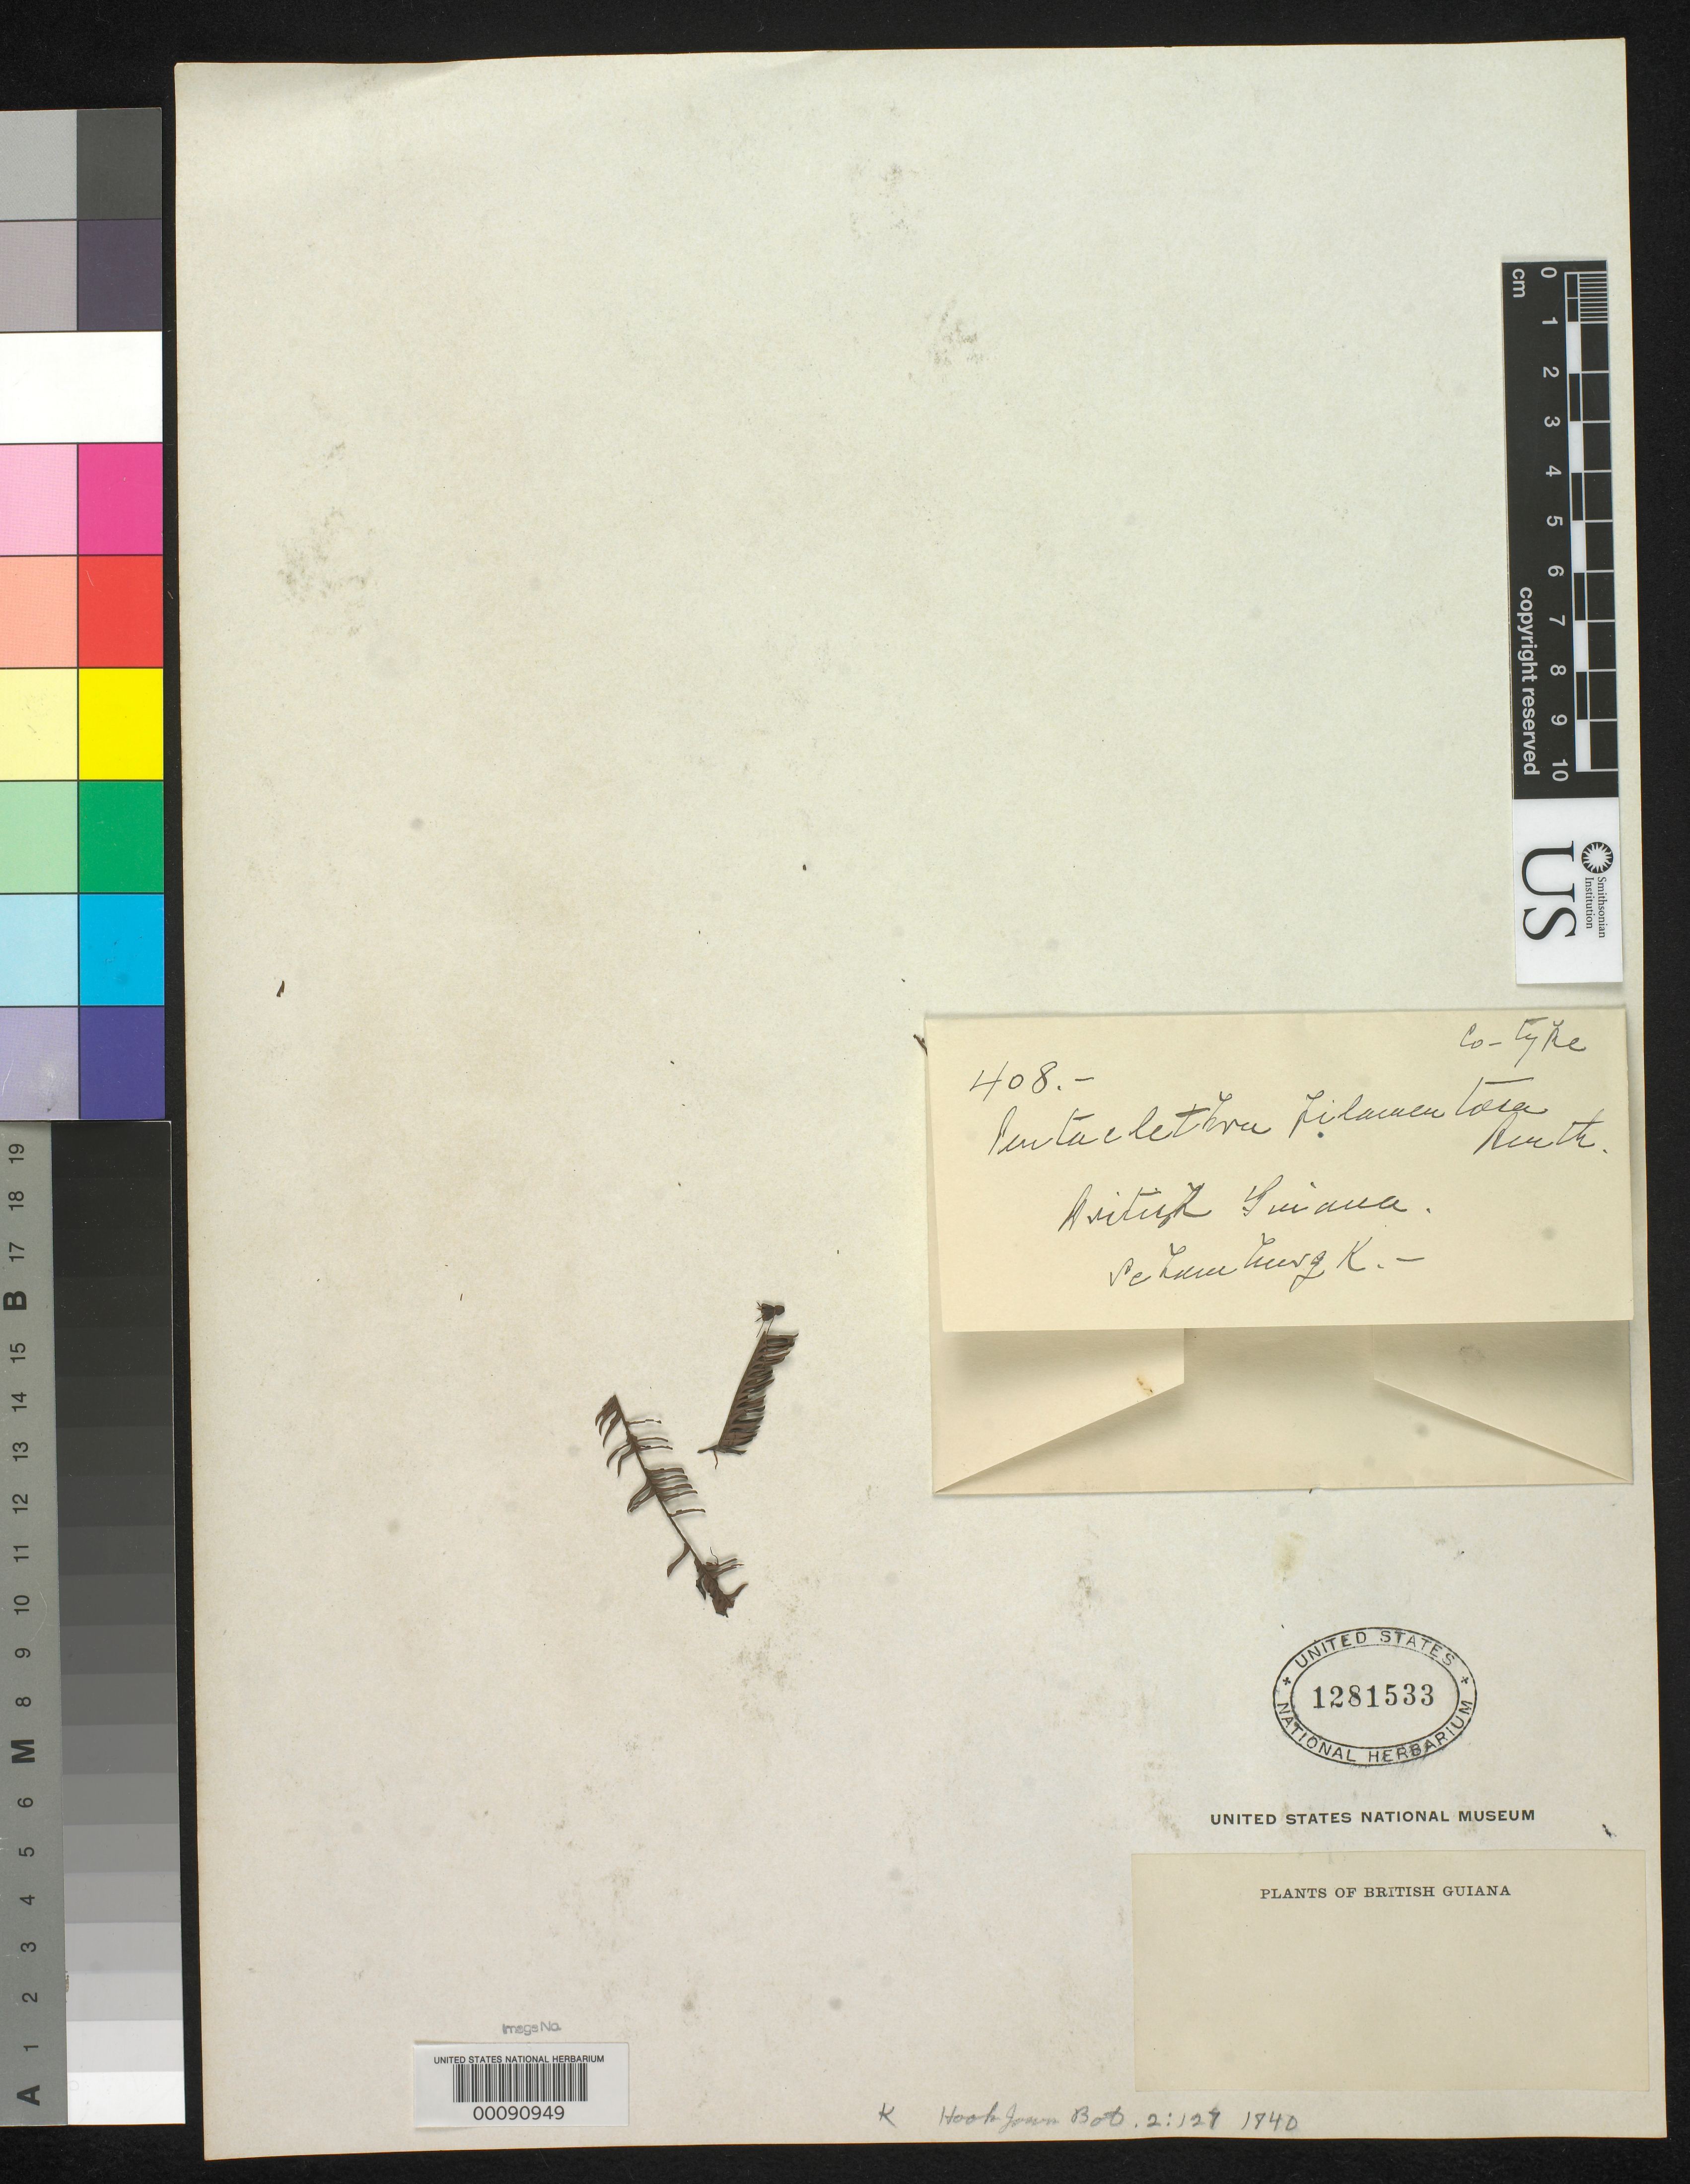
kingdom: Plantae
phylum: Tracheophyta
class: Magnoliopsida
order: Fabales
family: Fabaceae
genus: Pentaclethra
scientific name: Pentaclethra filamentosa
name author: Benth.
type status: Type Fragment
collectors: R. H. Schomburgk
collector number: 408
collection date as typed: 1837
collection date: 1837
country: Guyana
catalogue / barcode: US 1281533